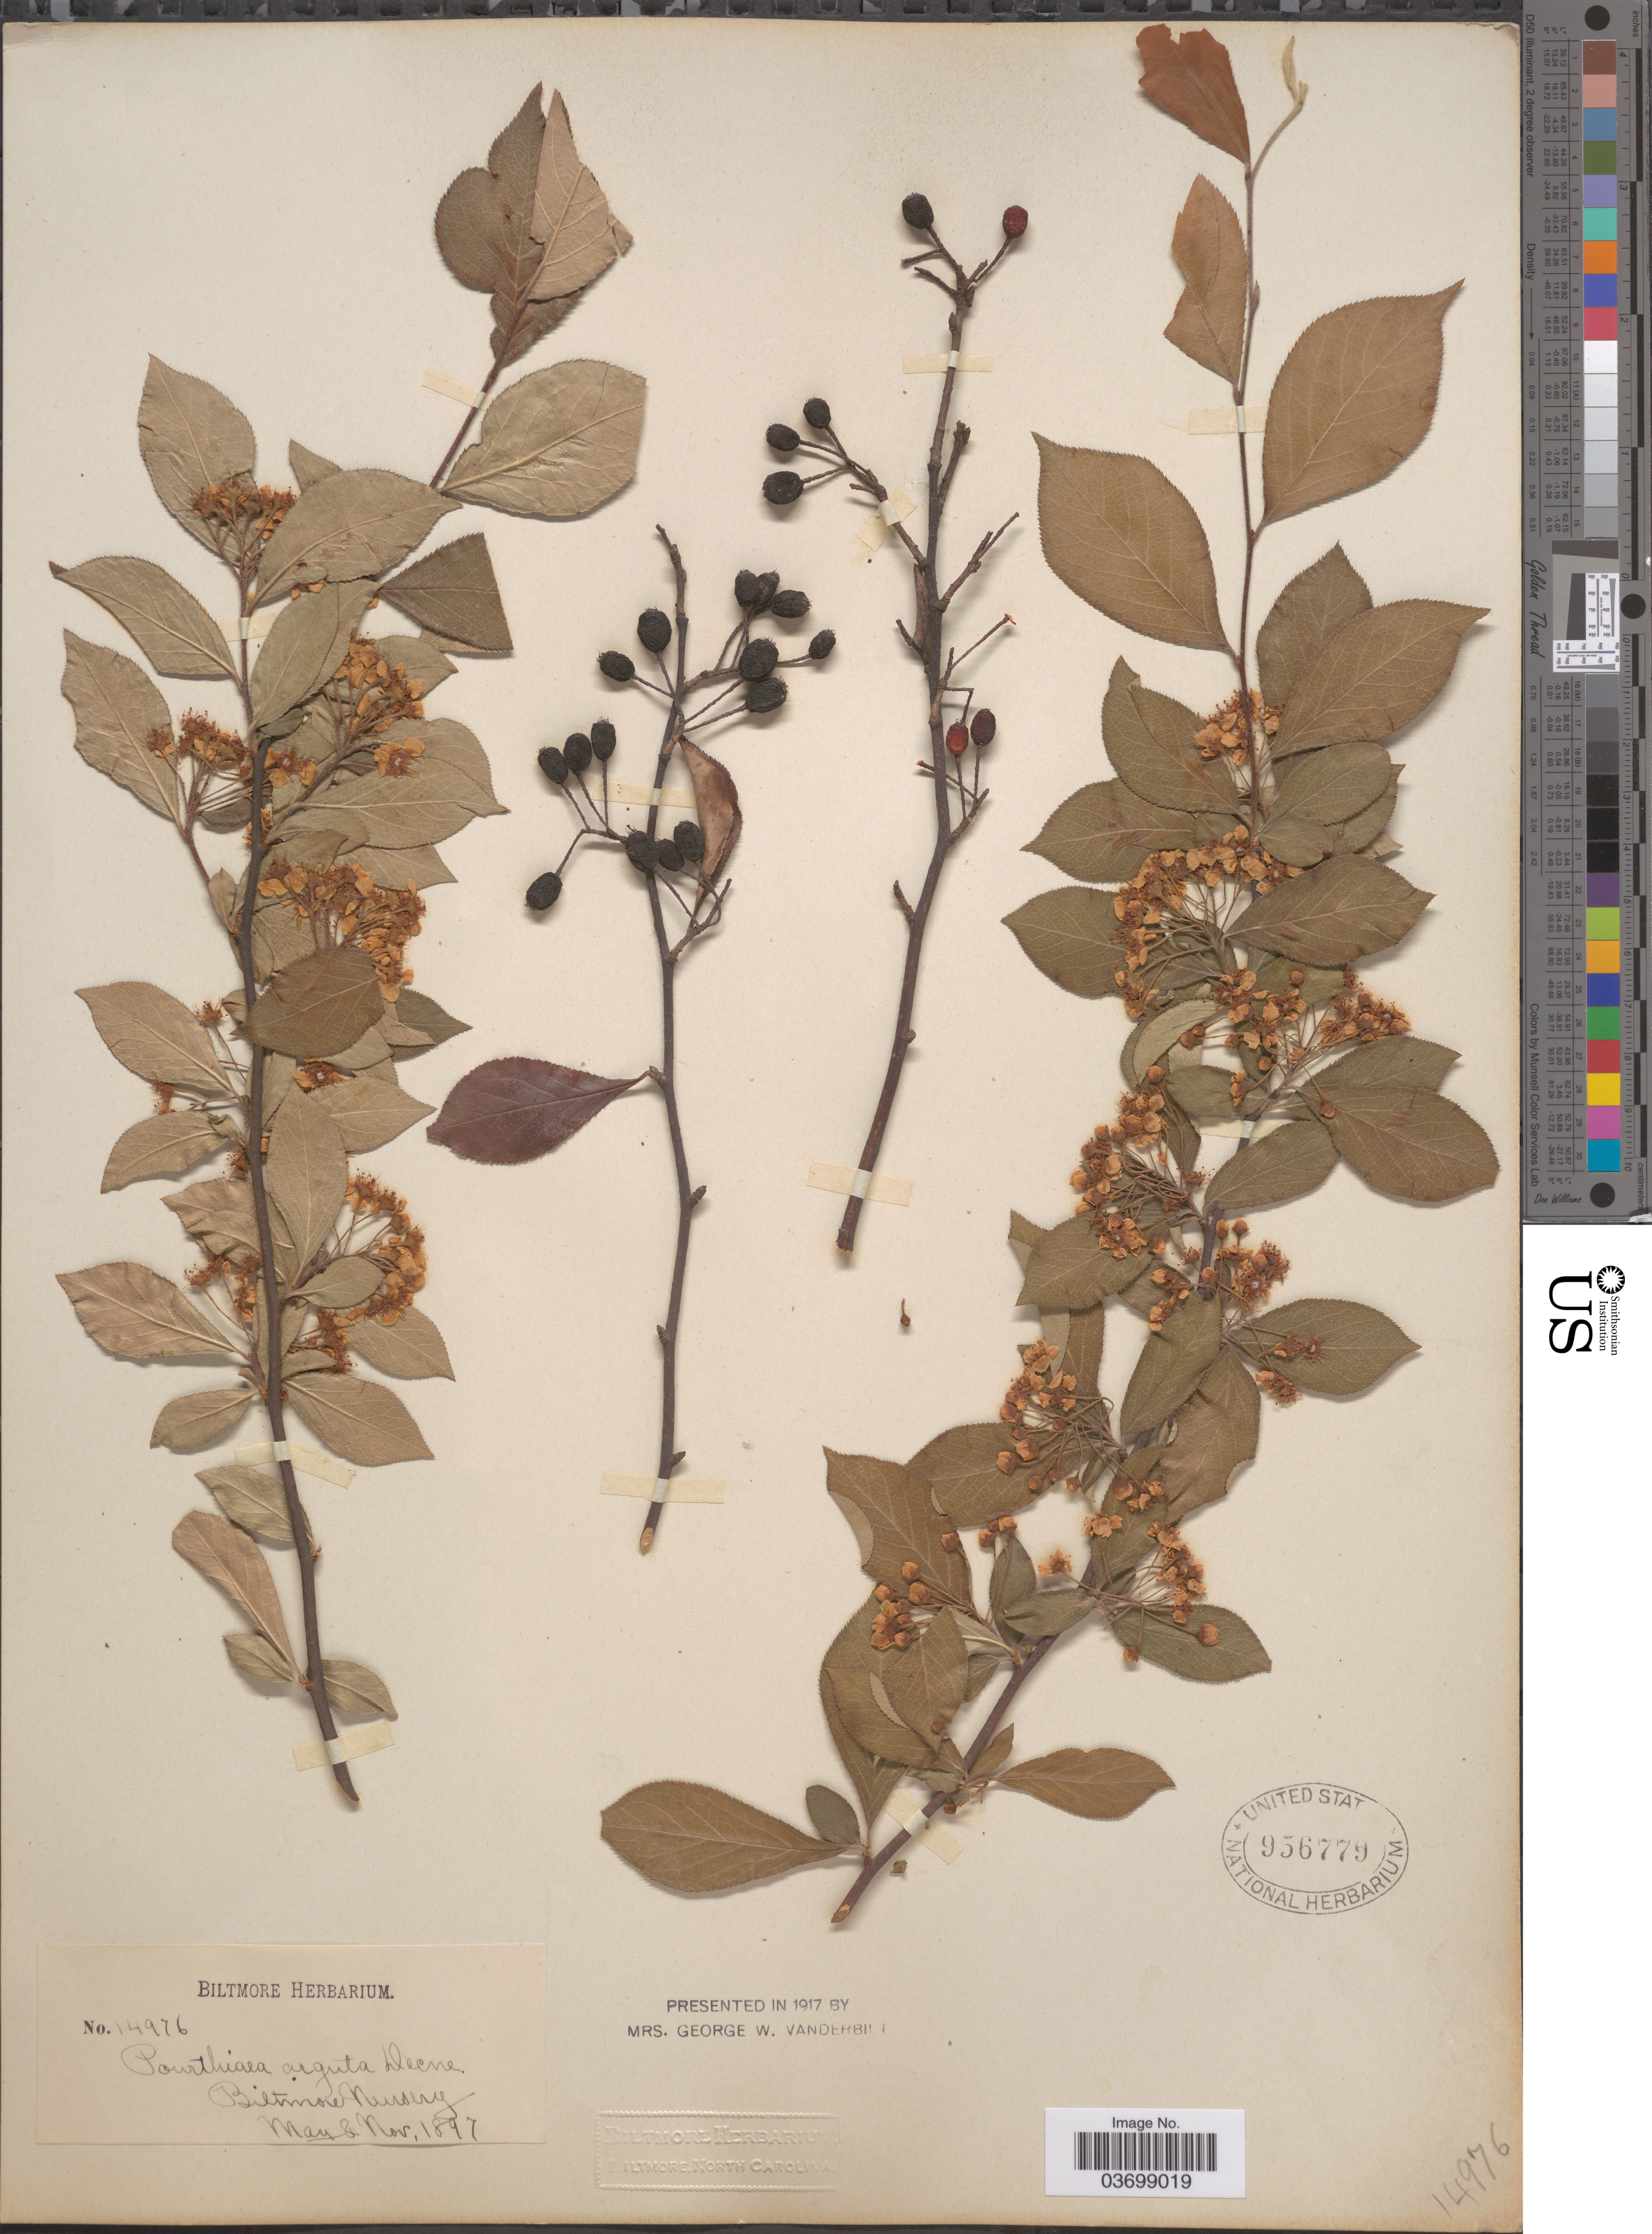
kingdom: Plantae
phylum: Tracheophyta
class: Magnoliopsida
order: Rosales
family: Rosaceae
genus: Aronia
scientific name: Aronia sp.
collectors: ex herb. Biltmore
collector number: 14976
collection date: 1897-05/1897-11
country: United States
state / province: North Carolina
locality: Biltmore Nursery.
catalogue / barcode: US 956779